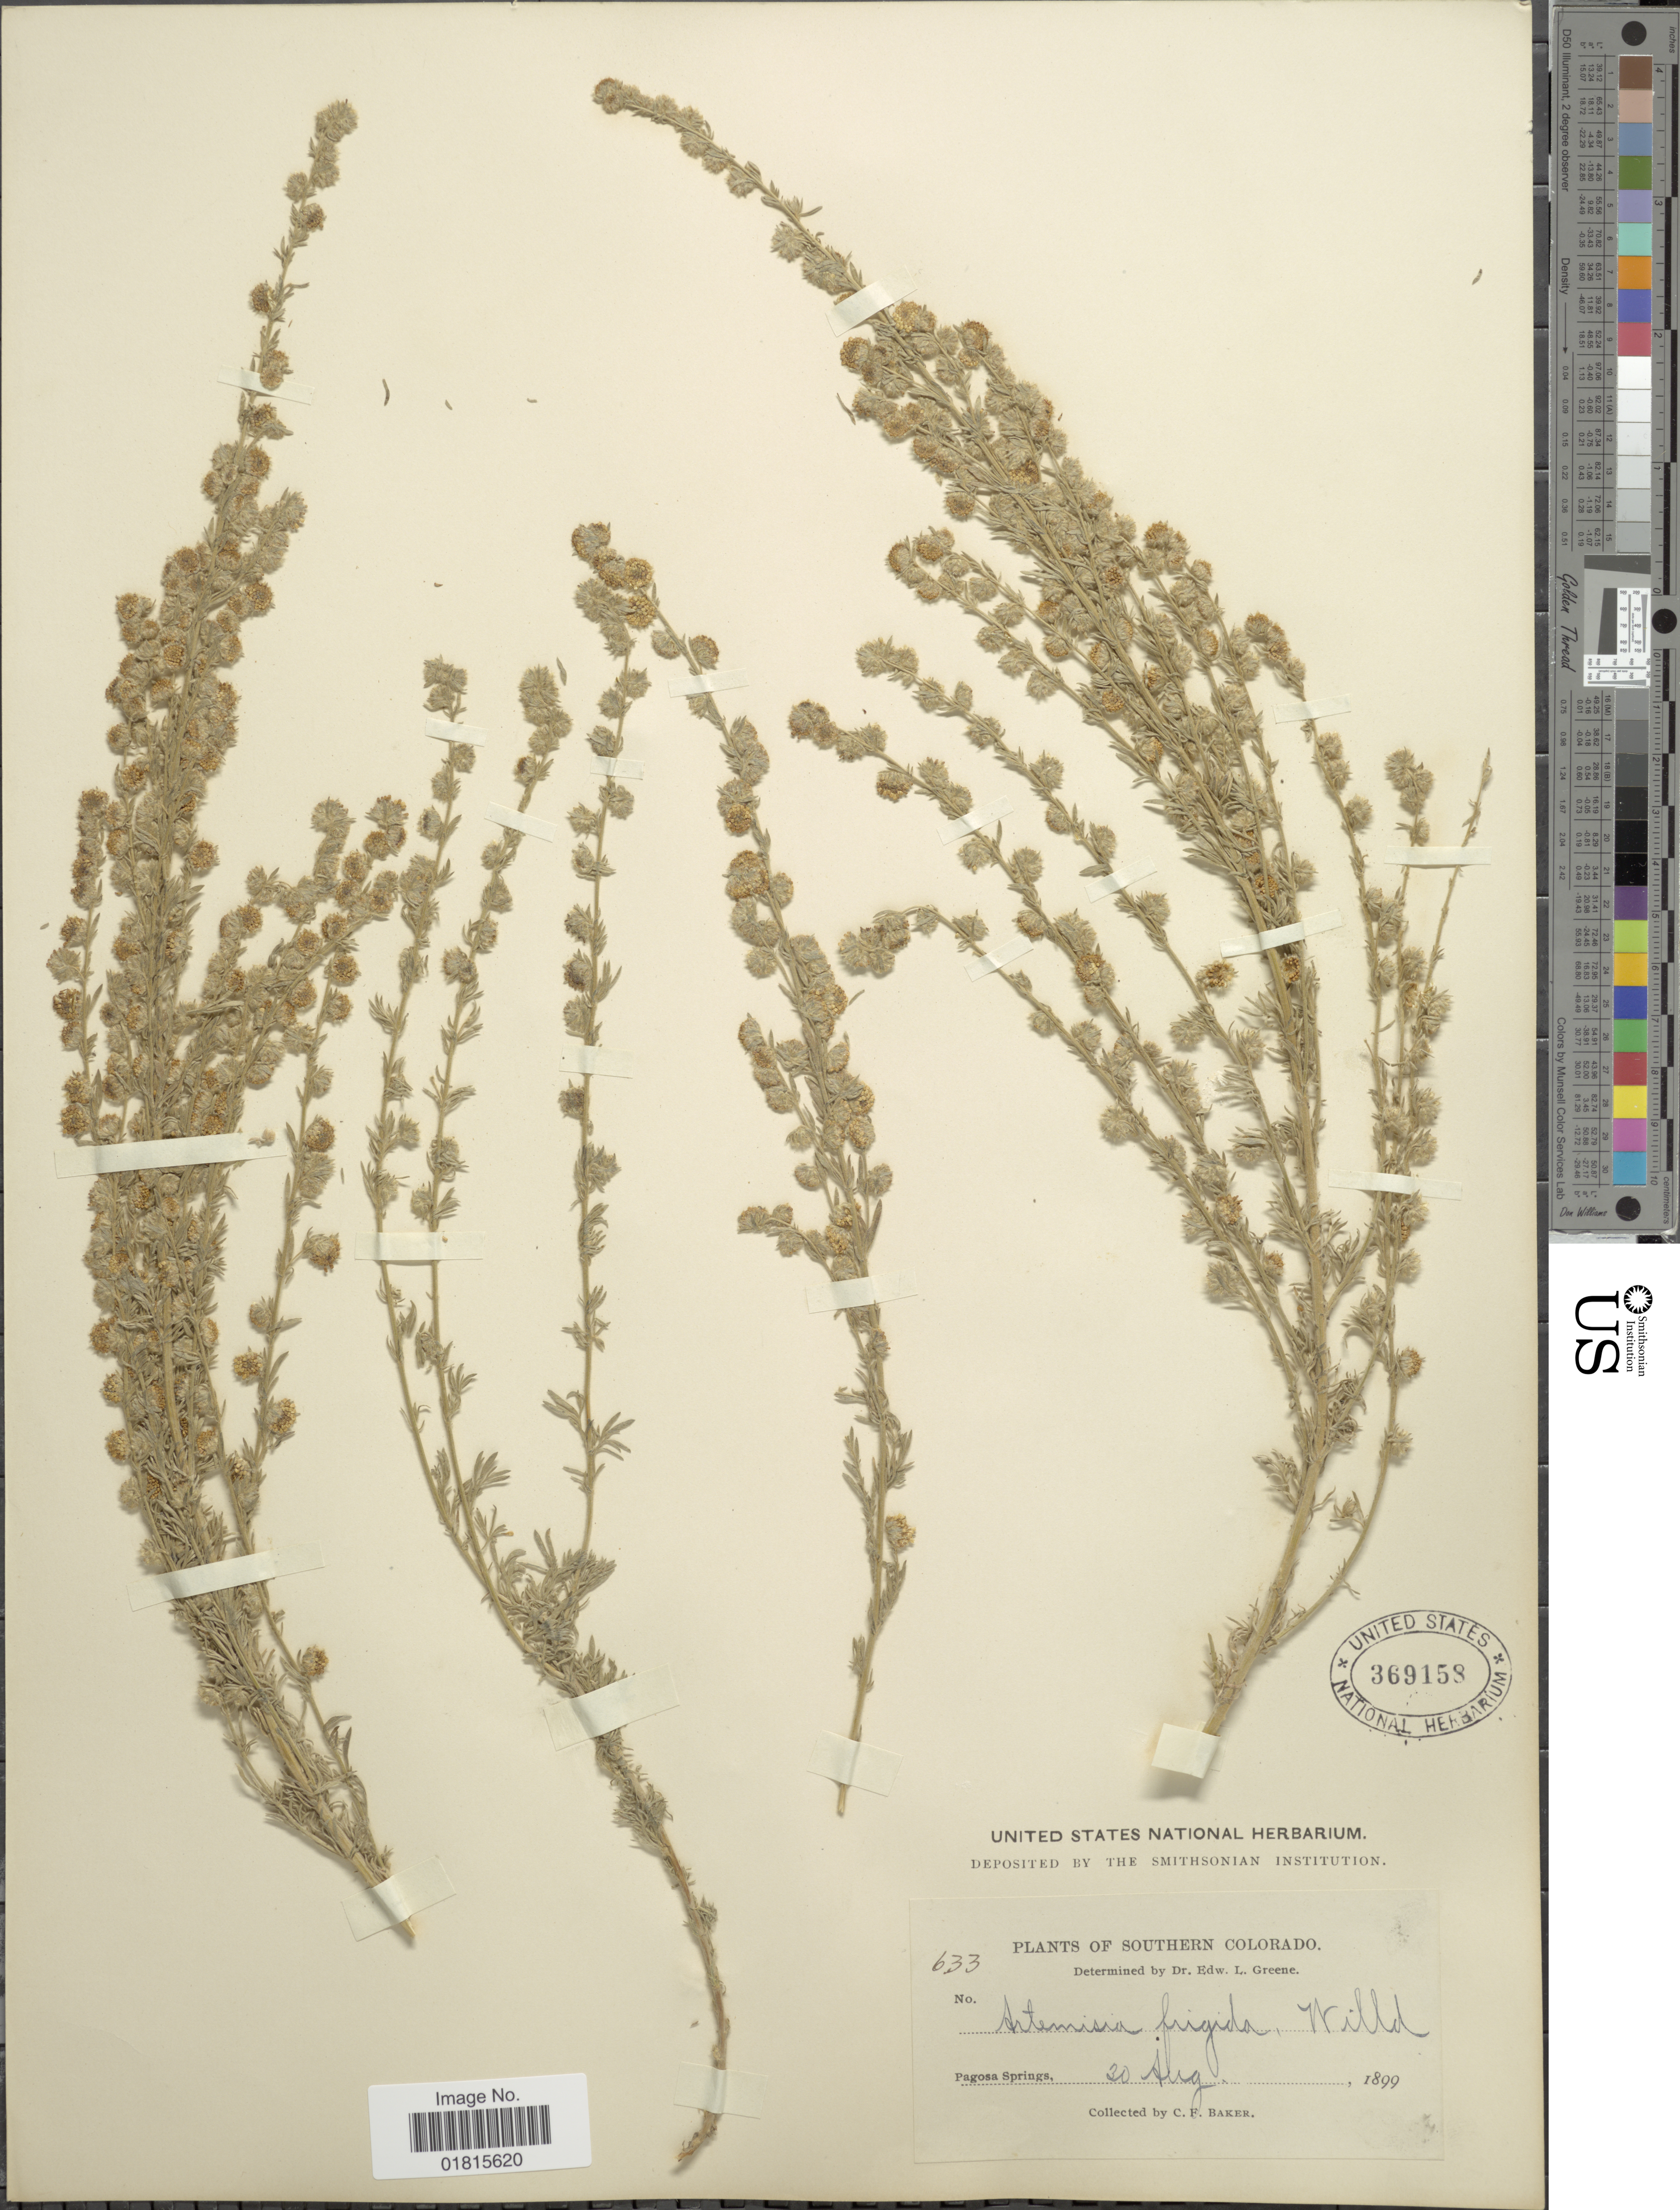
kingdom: Plantae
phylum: Tracheophyta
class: Magnoliopsida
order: Asterales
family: Asteraceae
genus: Artemisia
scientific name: Artemisia frigida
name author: Willd.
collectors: C. F. Baker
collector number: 633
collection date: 1899-08-30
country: United States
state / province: Colorado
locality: Southern Colorado, Pagosa Springs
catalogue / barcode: US 369158